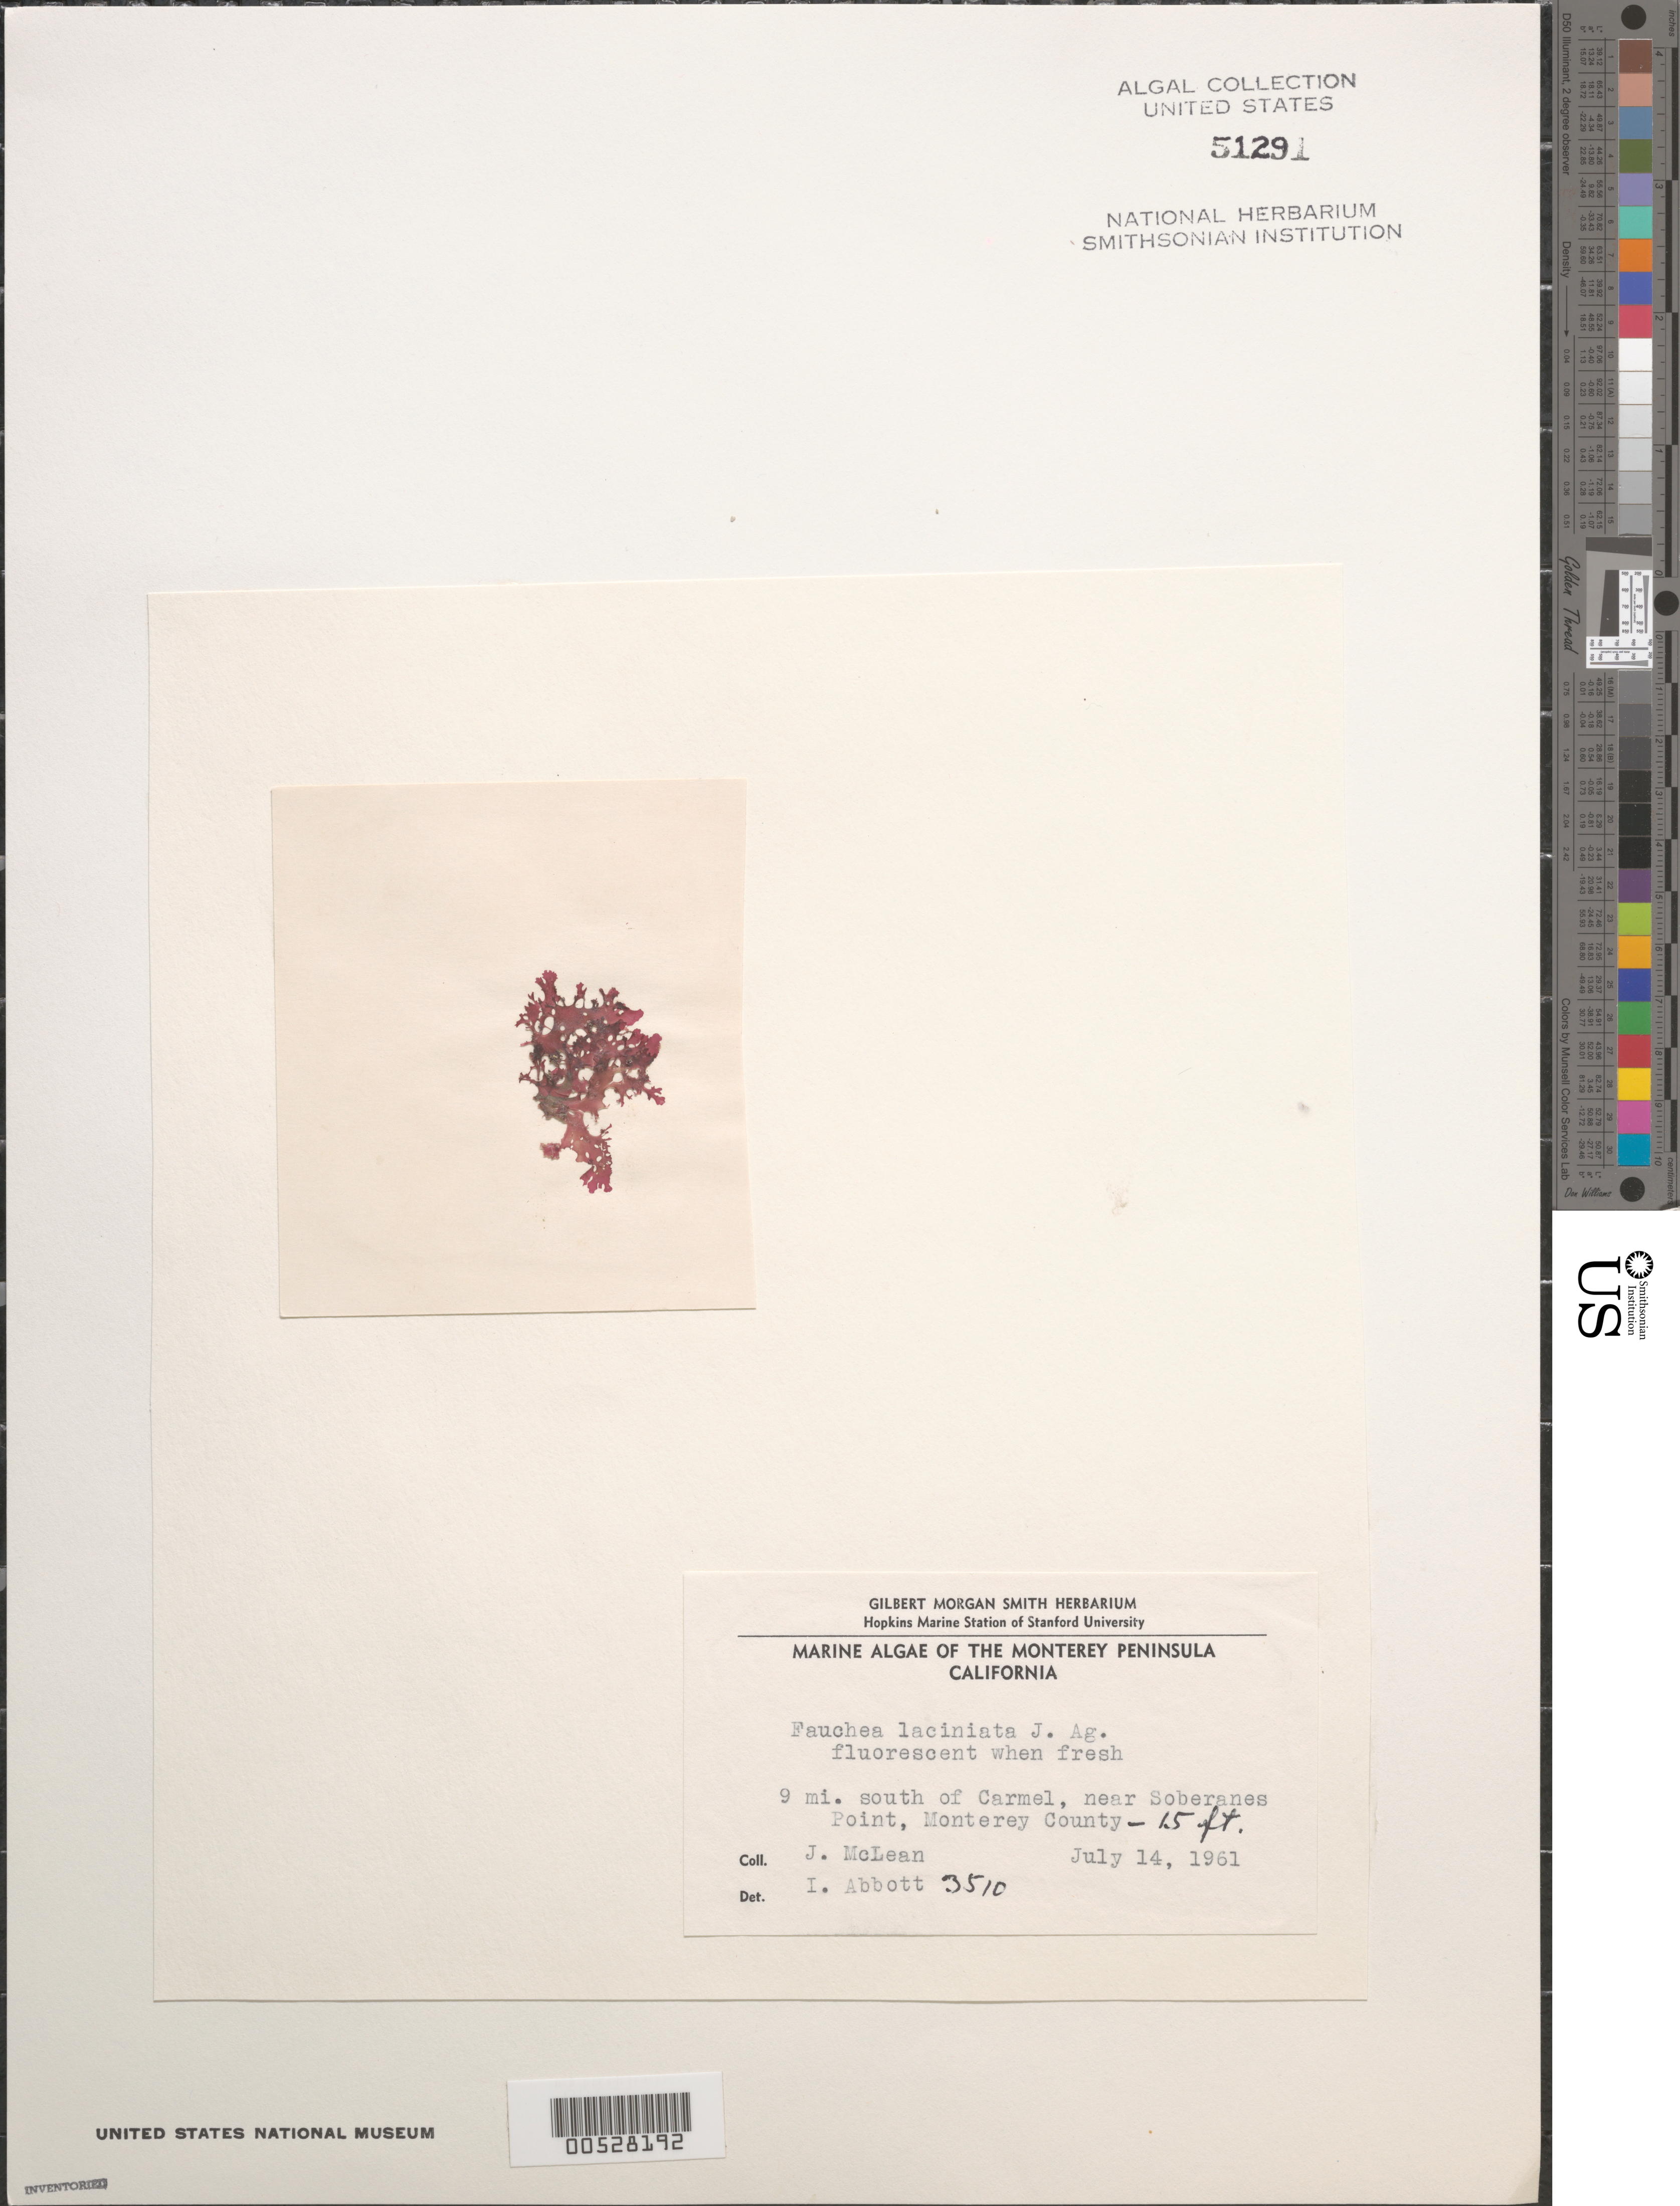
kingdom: Plantae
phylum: Rhodophyta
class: Florideophyceae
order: Rhodymeniales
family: Faucheaceae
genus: Gloiocladia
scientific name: Gloiocladia laciniata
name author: (J. Agardh) Rodríguez-Prieto & N. Sánchez in Rodríguez-Prieto et al.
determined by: Algae name updating Project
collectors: J. McLean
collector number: IAA 3510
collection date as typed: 14 Jul 1961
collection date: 1961-07-14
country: United States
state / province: California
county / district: Monterey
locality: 9 miles south of Carmel, near Soberanes Point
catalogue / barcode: US 51291